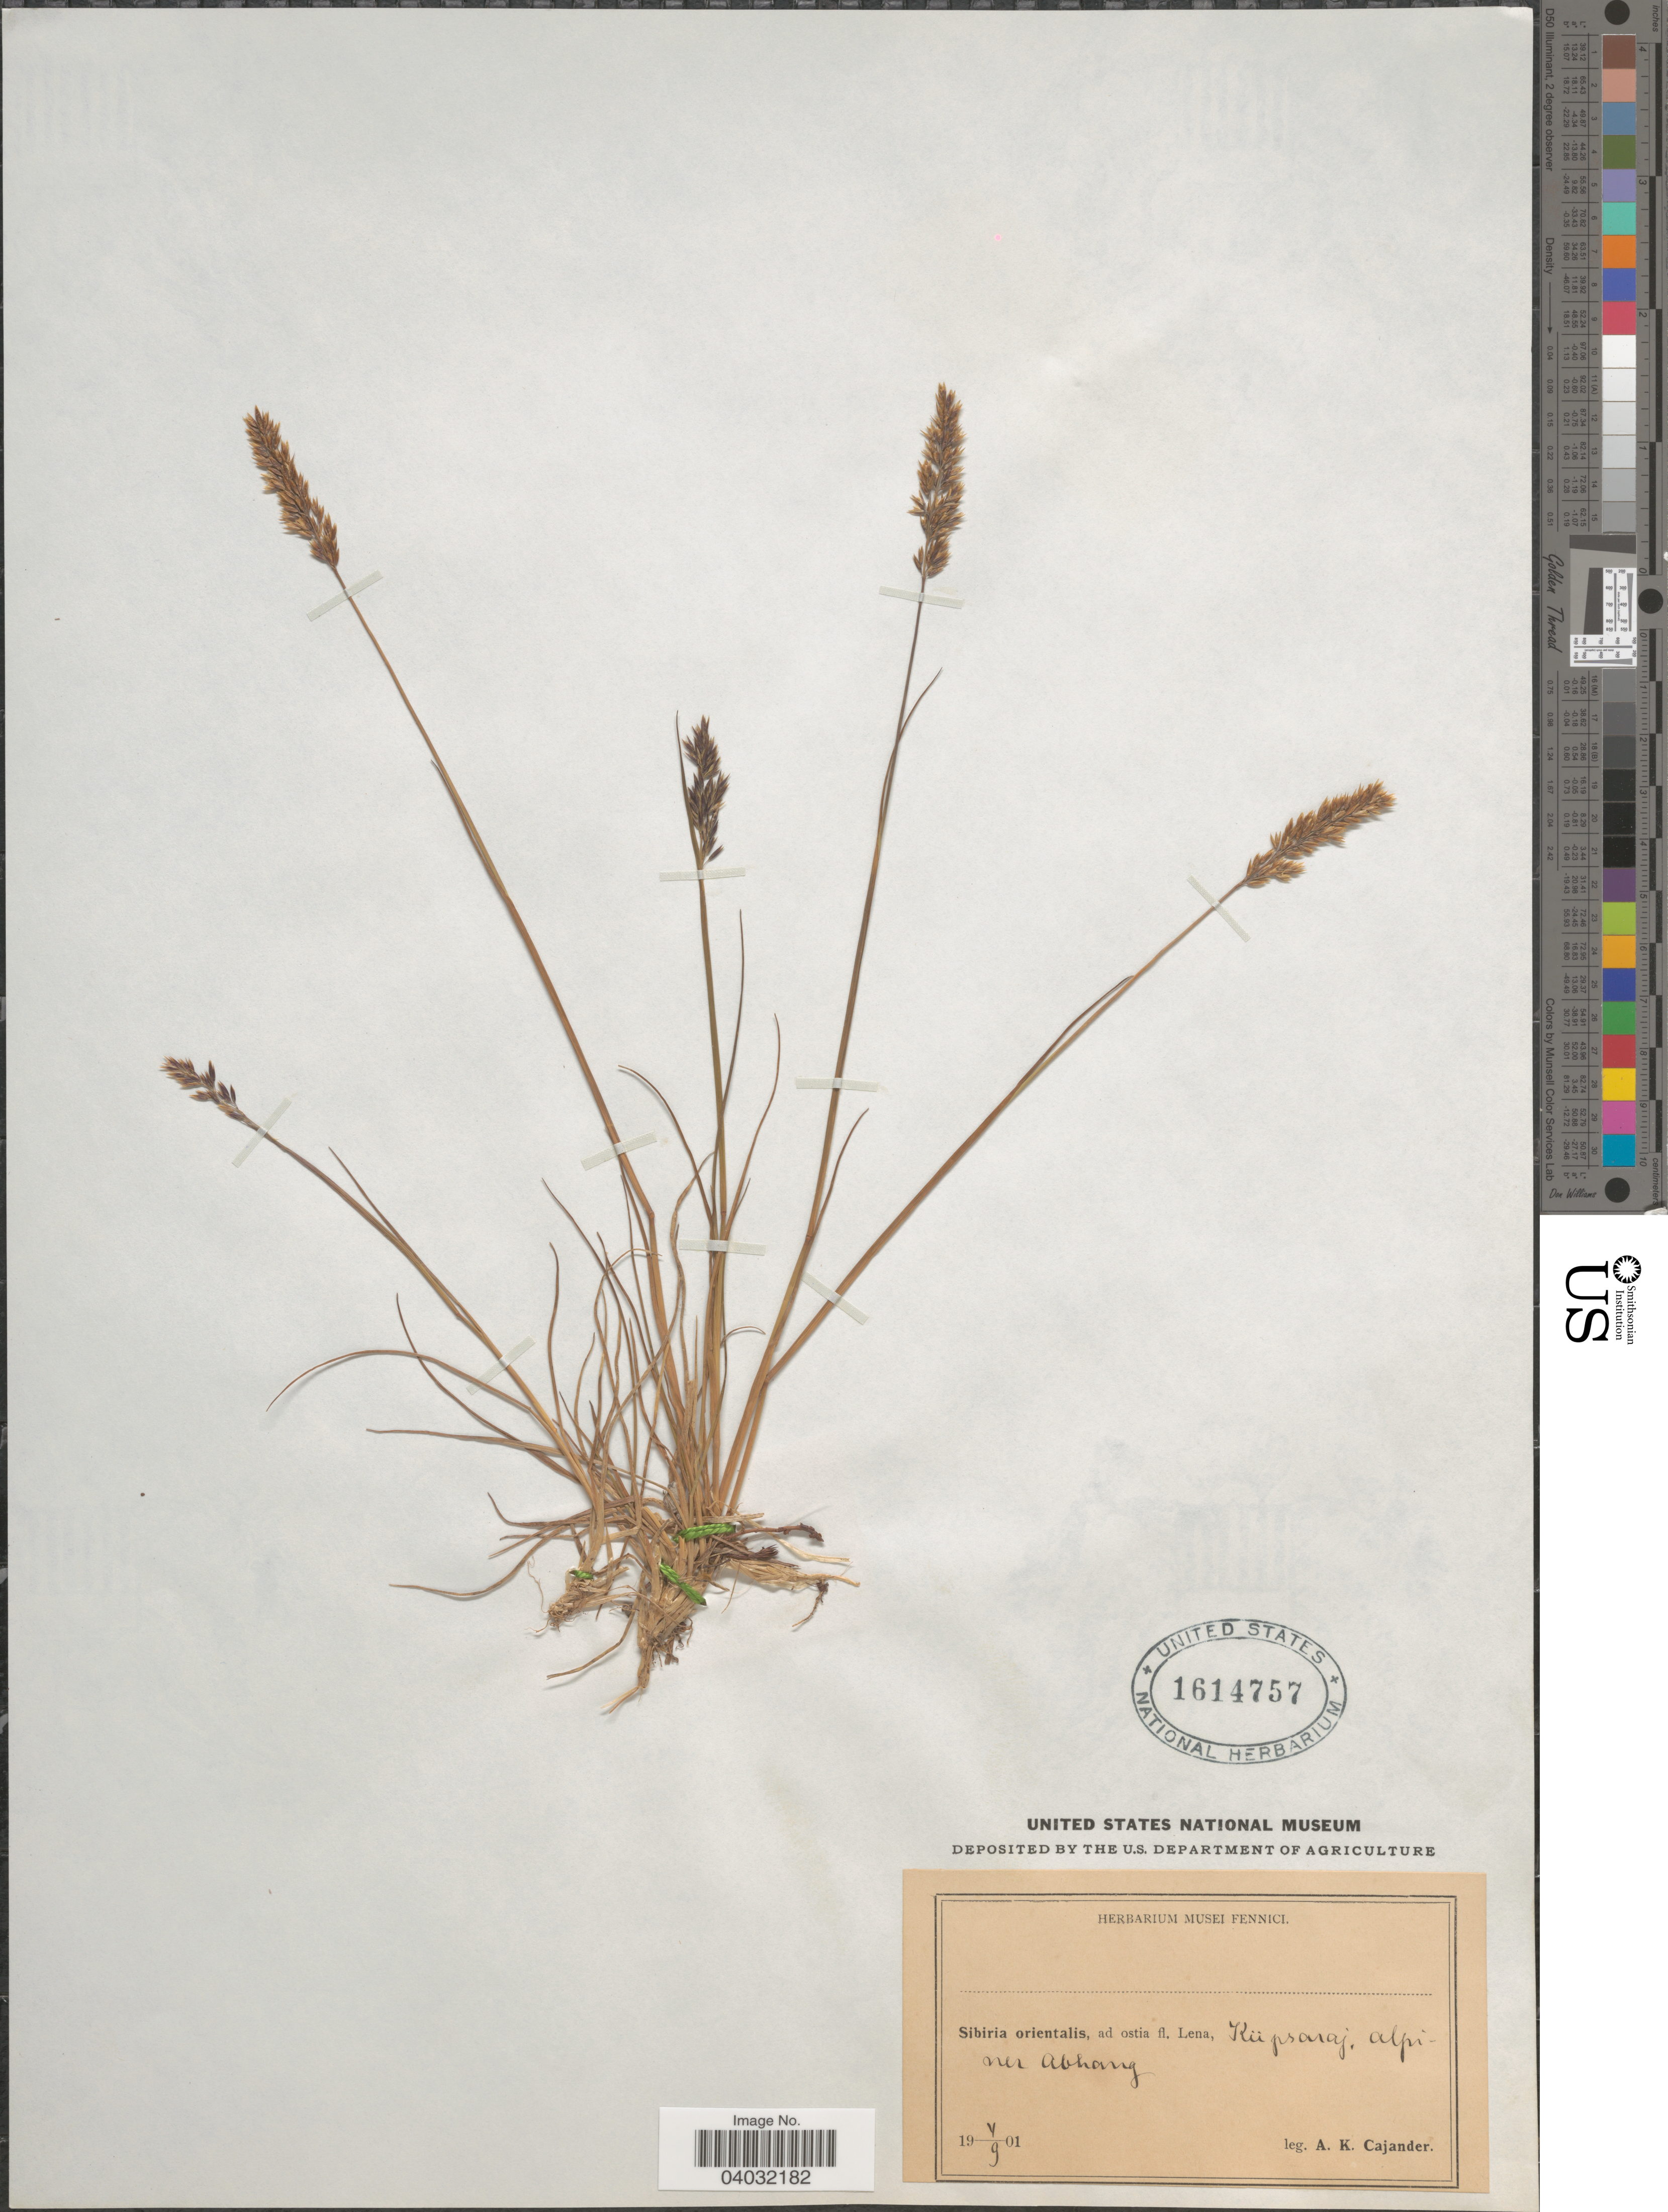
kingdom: Plantae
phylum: Tracheophyta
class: Liliopsida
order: Poales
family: Poaceae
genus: Calamagrostis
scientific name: Calamagrostis holmii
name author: Lange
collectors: A. Cajander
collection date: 1901-09-11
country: Russian Federation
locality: Sibiria orientalis, ad ostia fl. Lena, Rüpraraj, alpiner Abhang.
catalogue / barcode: US 1614757